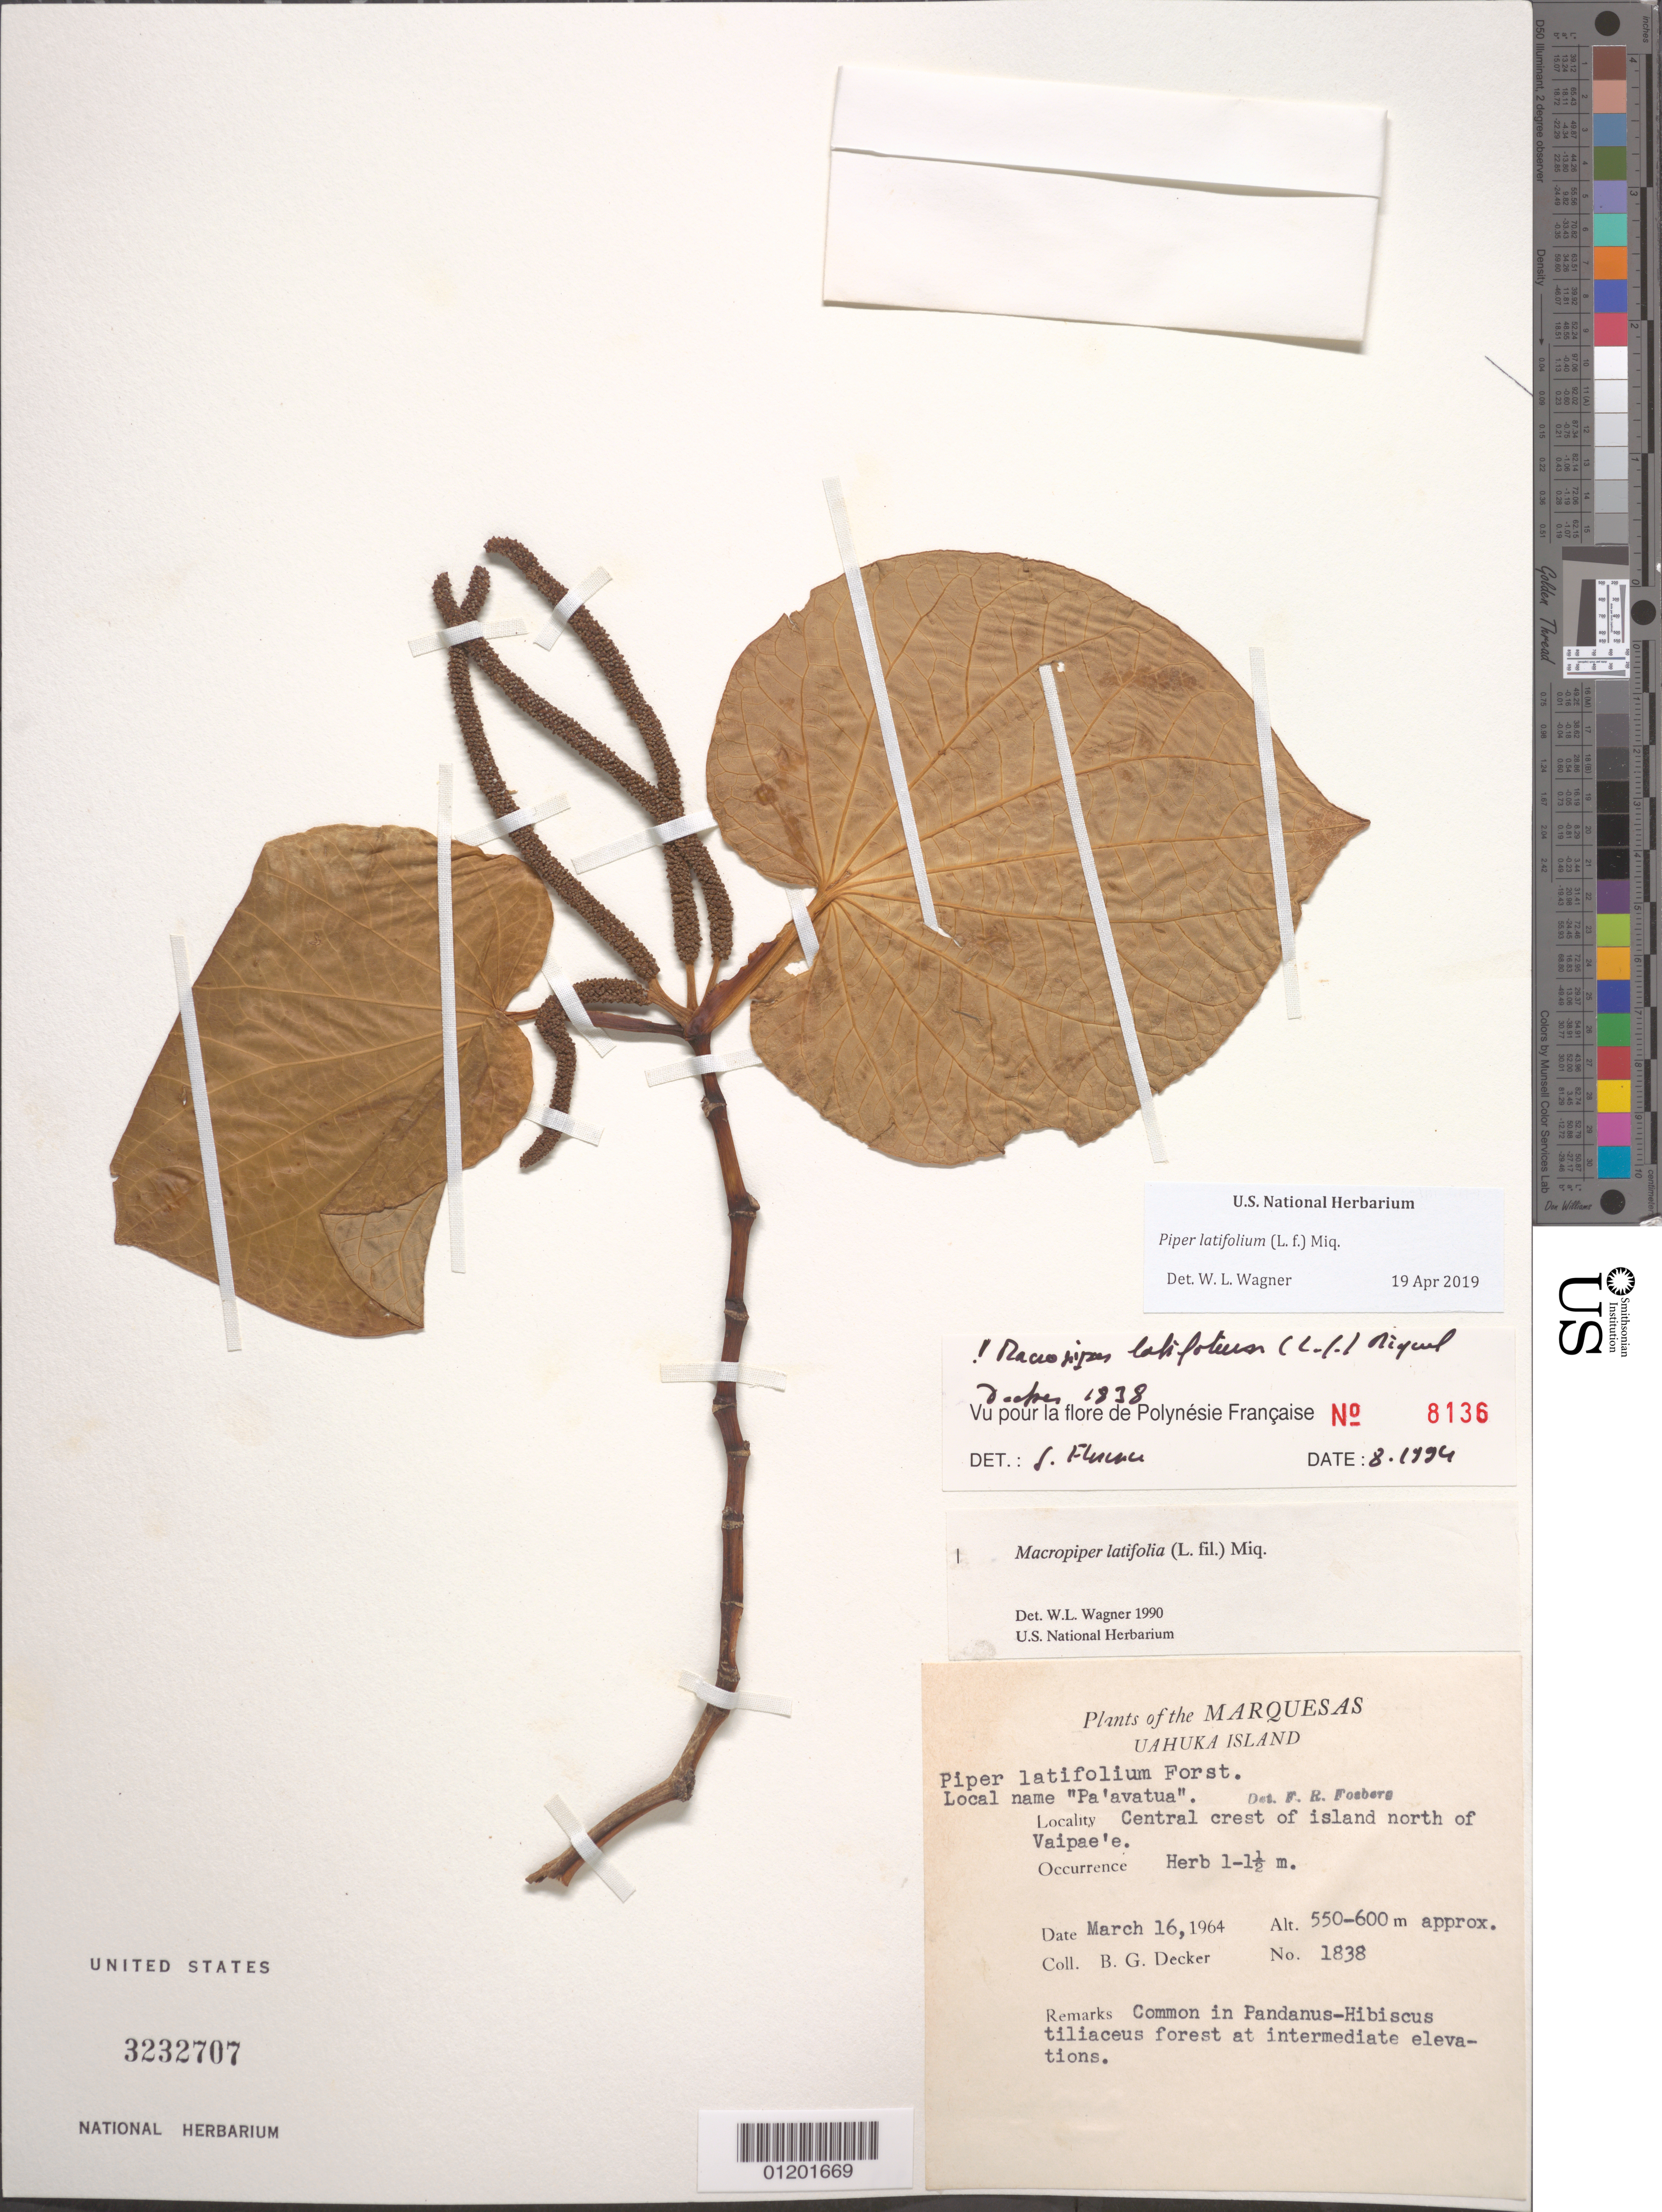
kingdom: Plantae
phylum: Tracheophyta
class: Magnoliopsida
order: Piperales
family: Piperaceae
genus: Piper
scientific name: Piper latifolium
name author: L. f.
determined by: Wagner, W. L., (BOT), Smithsonian Institution - National Museum of Natural History (UNITED STATES)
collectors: B. G. Decker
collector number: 1838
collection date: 1964-03-16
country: French Polynesia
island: Ua Huka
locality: central crest of island N of Vaipae'e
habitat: Pandanus-Hibiscus forest at intermediate elevations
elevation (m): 550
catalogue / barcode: US 3232707